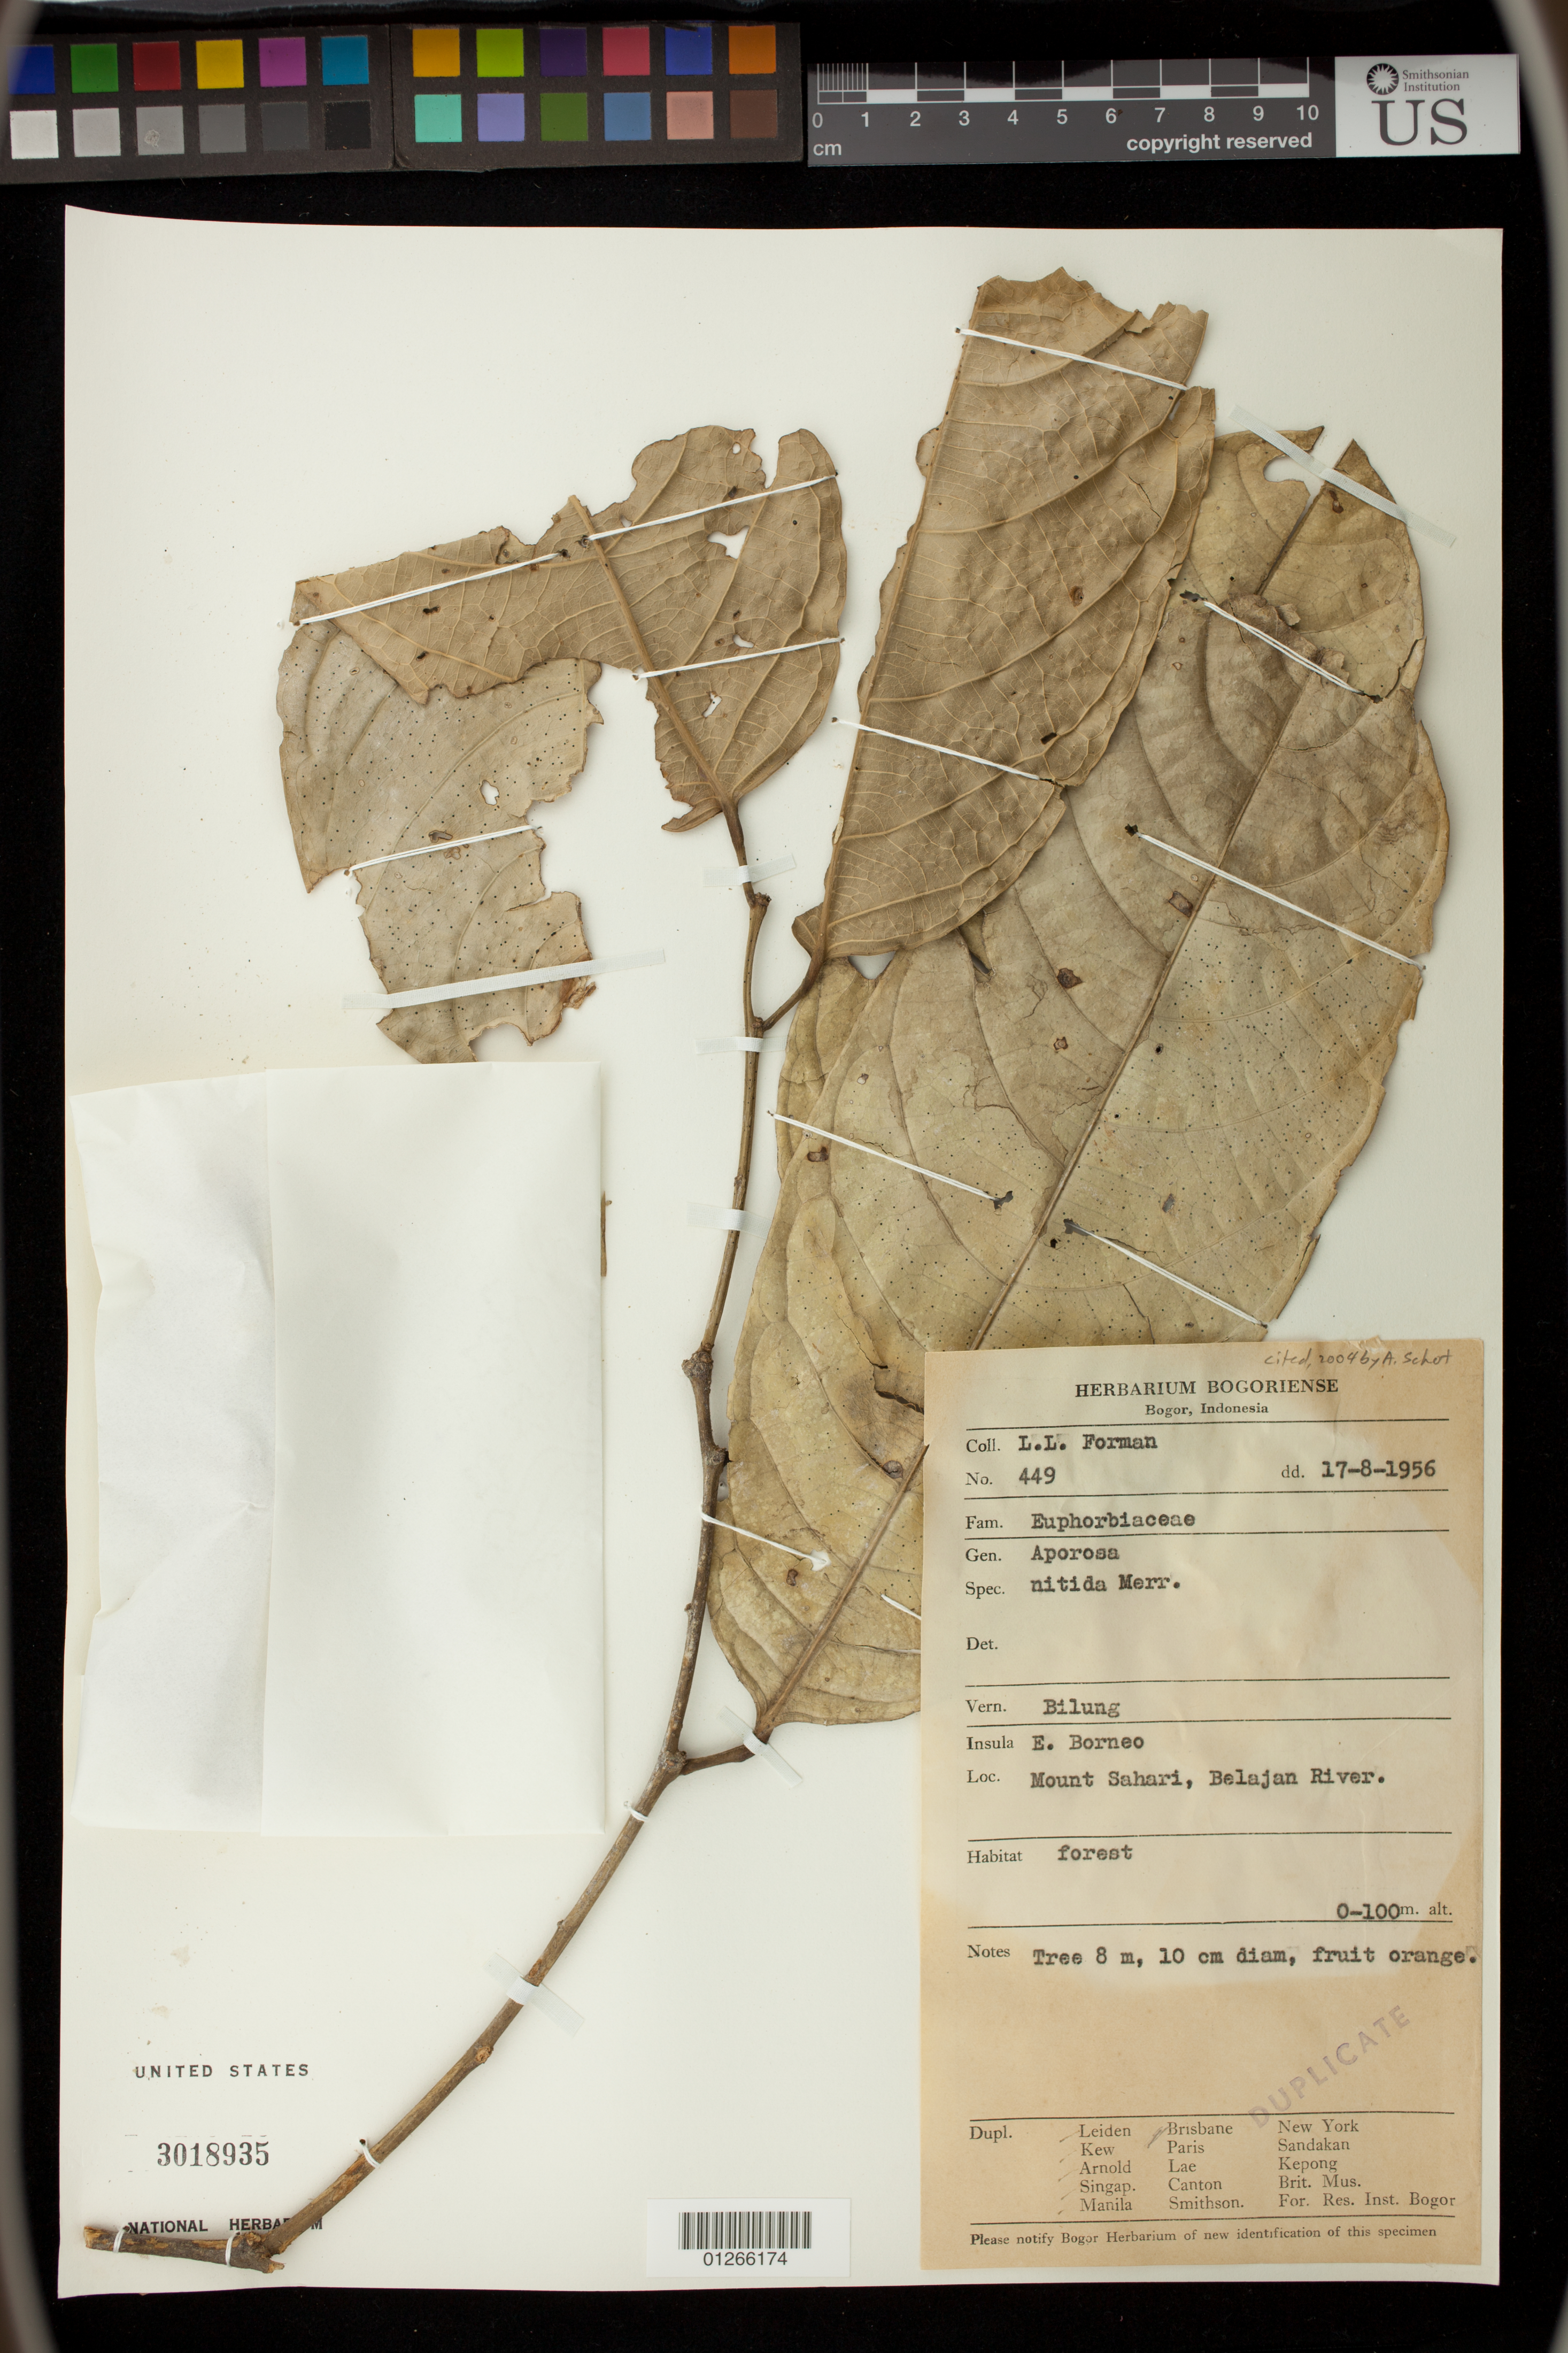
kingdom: Plantae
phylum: Tracheophyta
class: Magnoliopsida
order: Malpighiales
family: Phyllanthaceae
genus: Aporosa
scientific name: Aporosa nitida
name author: Merr.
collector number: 449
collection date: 1959-08-17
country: Indonesia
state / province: Java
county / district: Jawa Barat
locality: Insula: E. Borneo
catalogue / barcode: US 3018935